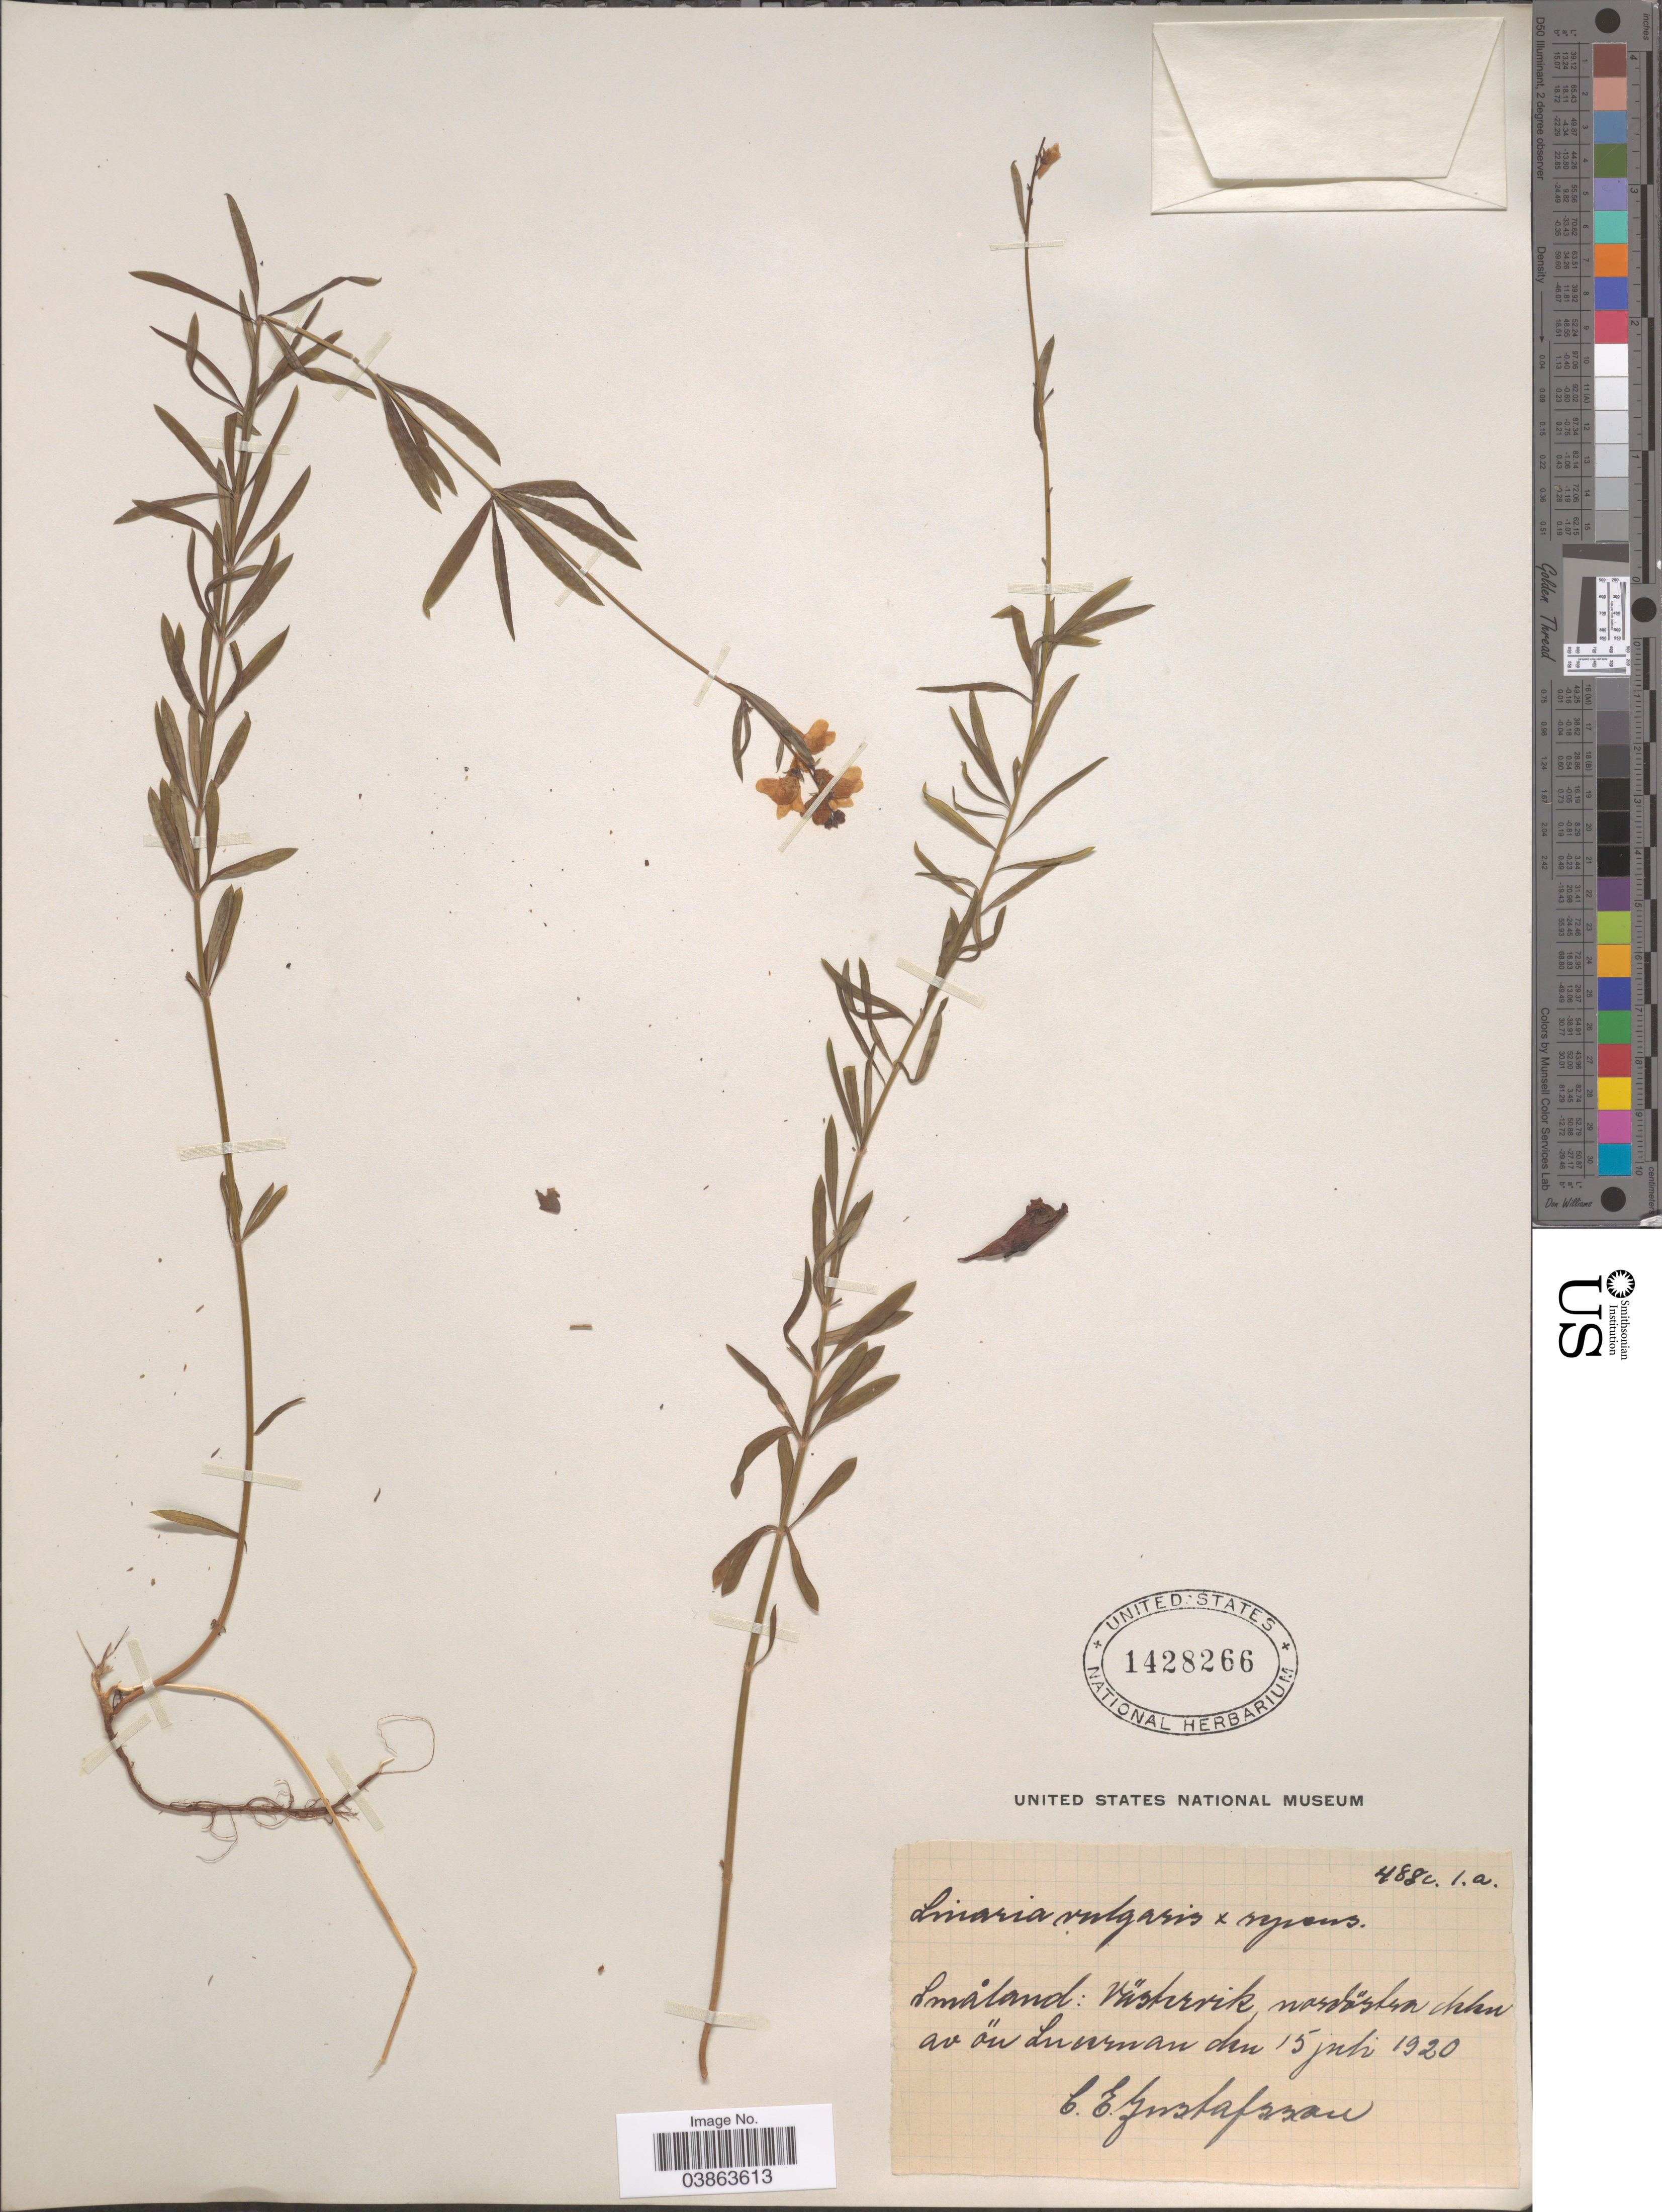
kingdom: Plantae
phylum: Tracheophyta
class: Magnoliopsida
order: Lamiales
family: Plantaginaceae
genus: Linaria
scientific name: Linaria vulgaris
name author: Mill.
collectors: C. Gustafsson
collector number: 488c1a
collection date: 1920-07-15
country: Sweden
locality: Småland: Västervik, nordöstra dehu av ön Luceeman. [interpreted]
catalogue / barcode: US 1428266